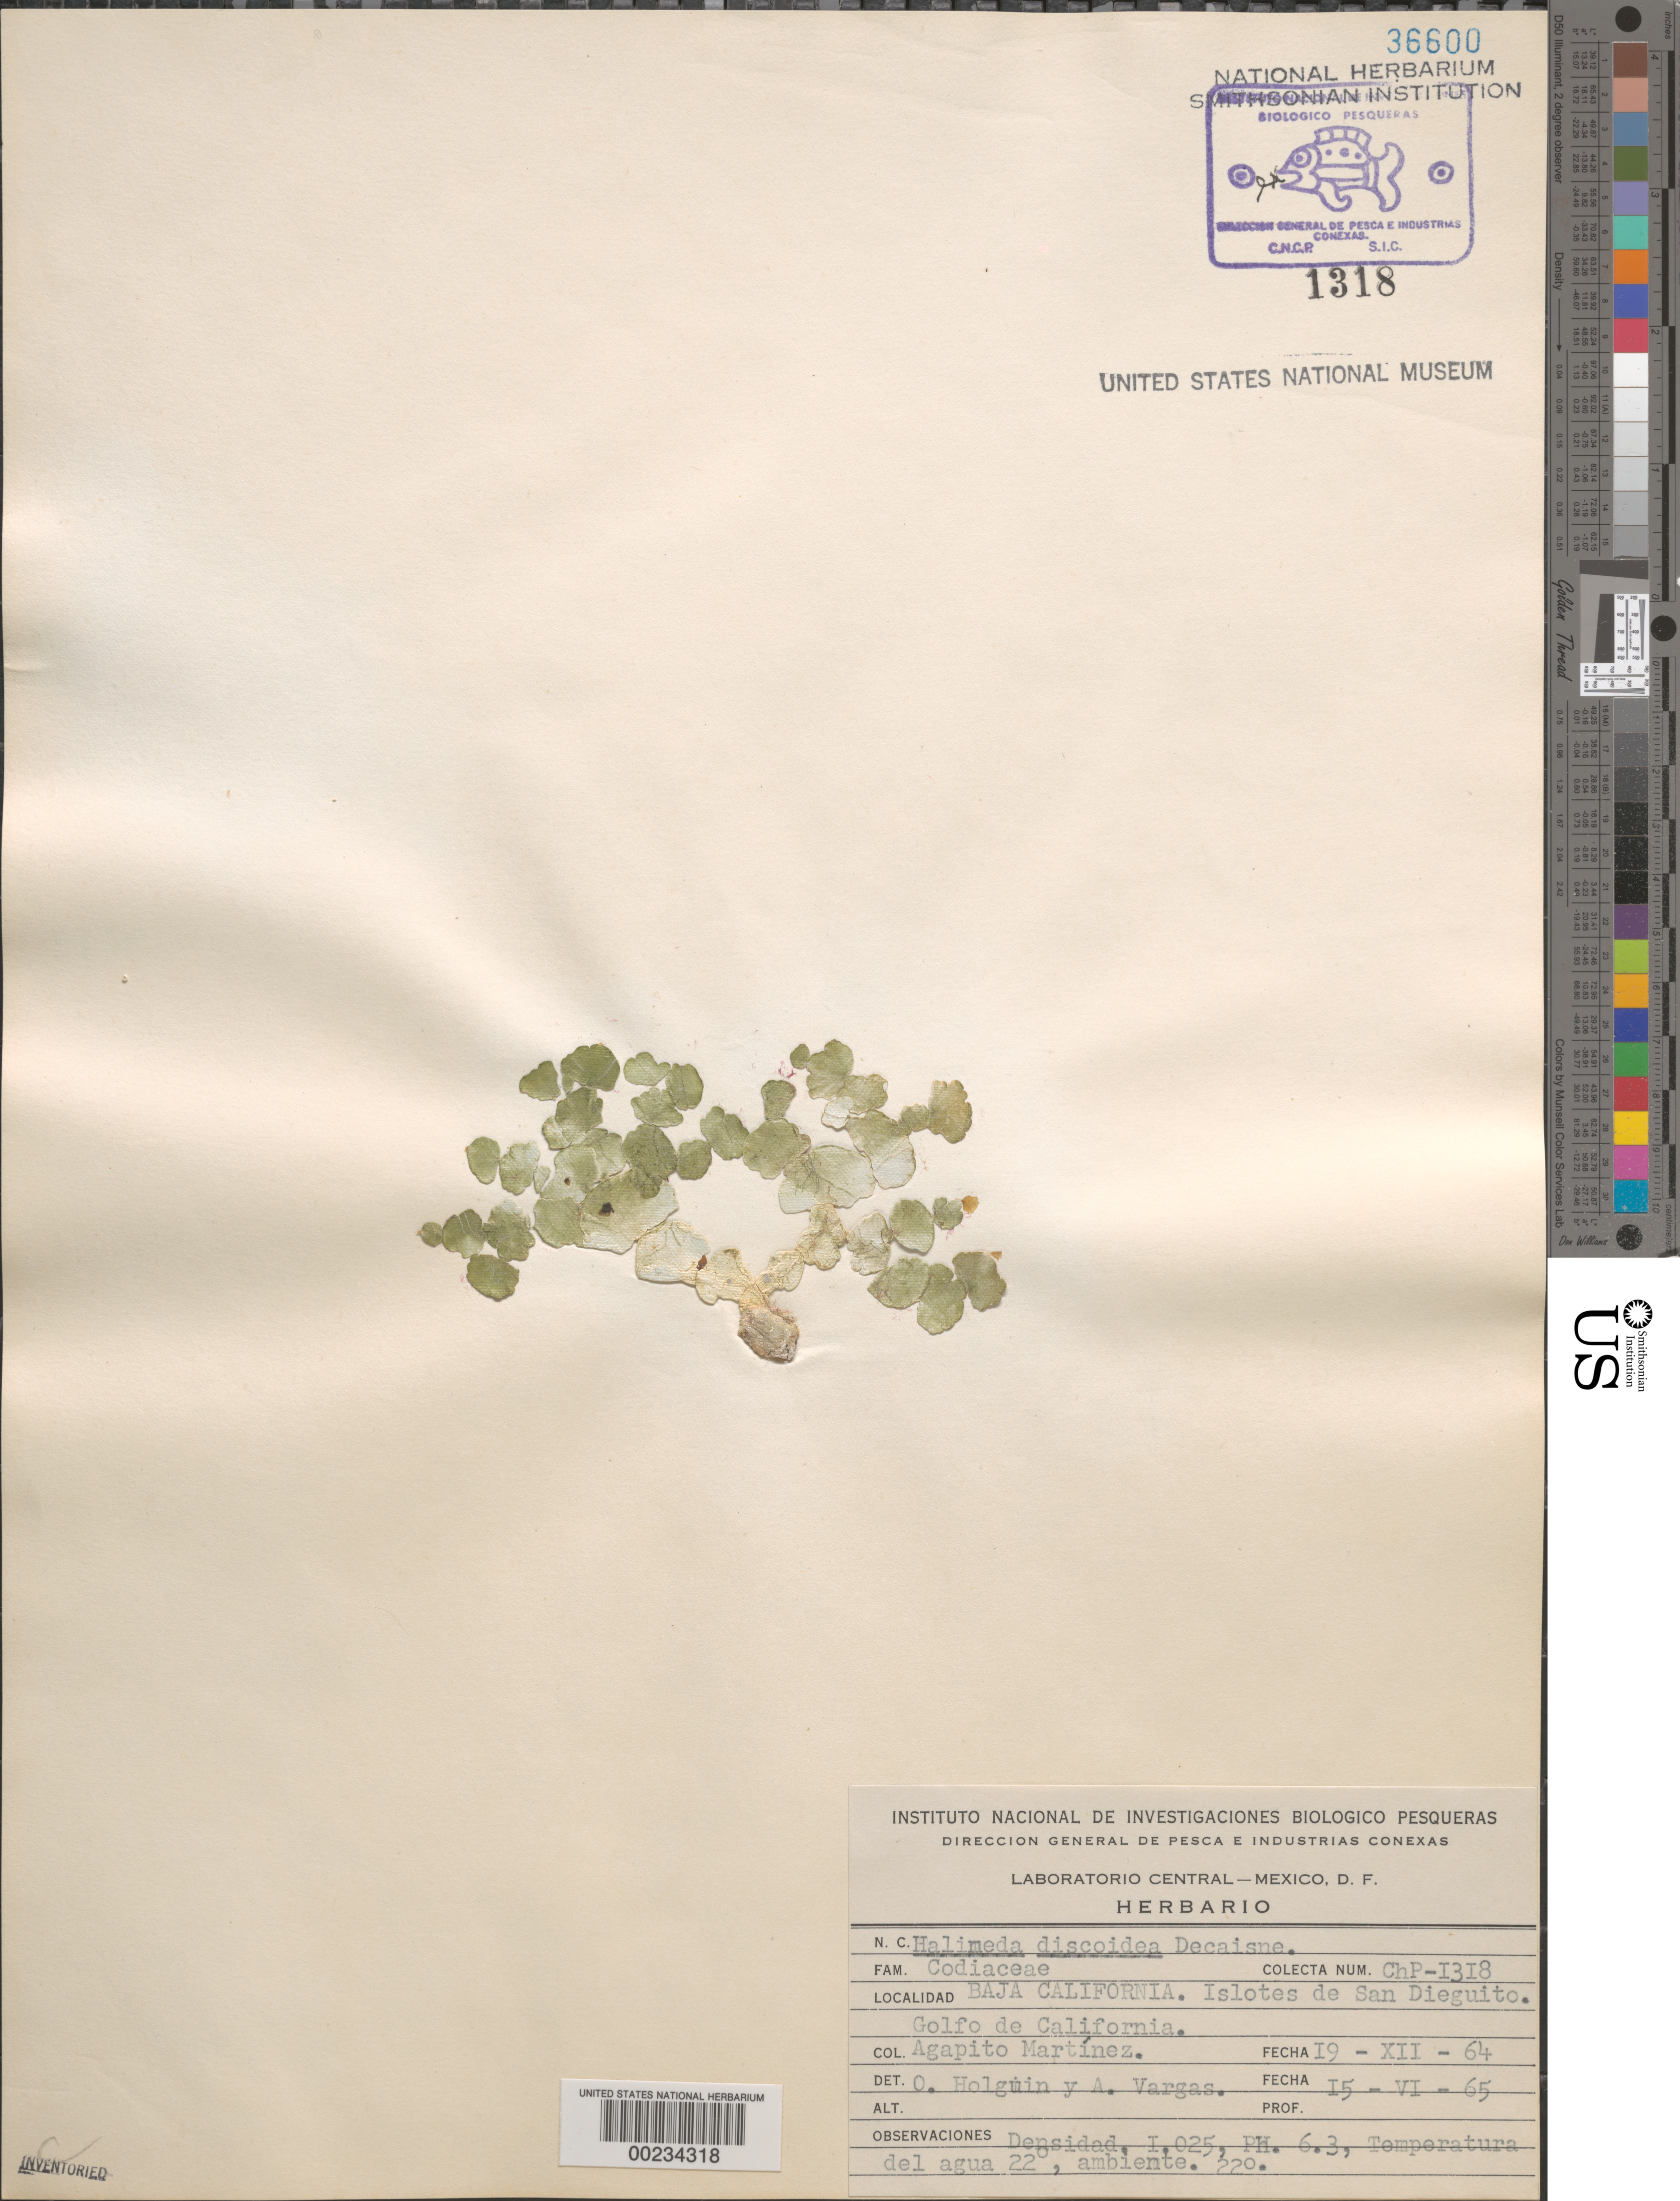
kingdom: Plantae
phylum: Chlorophyta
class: Ulvophyceae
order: Bryopsidales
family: Halimedaceae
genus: Halimeda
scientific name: Halimeda discoidea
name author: Decne.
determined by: Holguin Q., O.; Vargas N., A.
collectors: A. Martinez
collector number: CHP-1318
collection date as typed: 19 Dec 1964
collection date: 1964-12-19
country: Mexico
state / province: Baja California Sur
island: Los Islotes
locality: San Dieguito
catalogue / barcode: US 36600